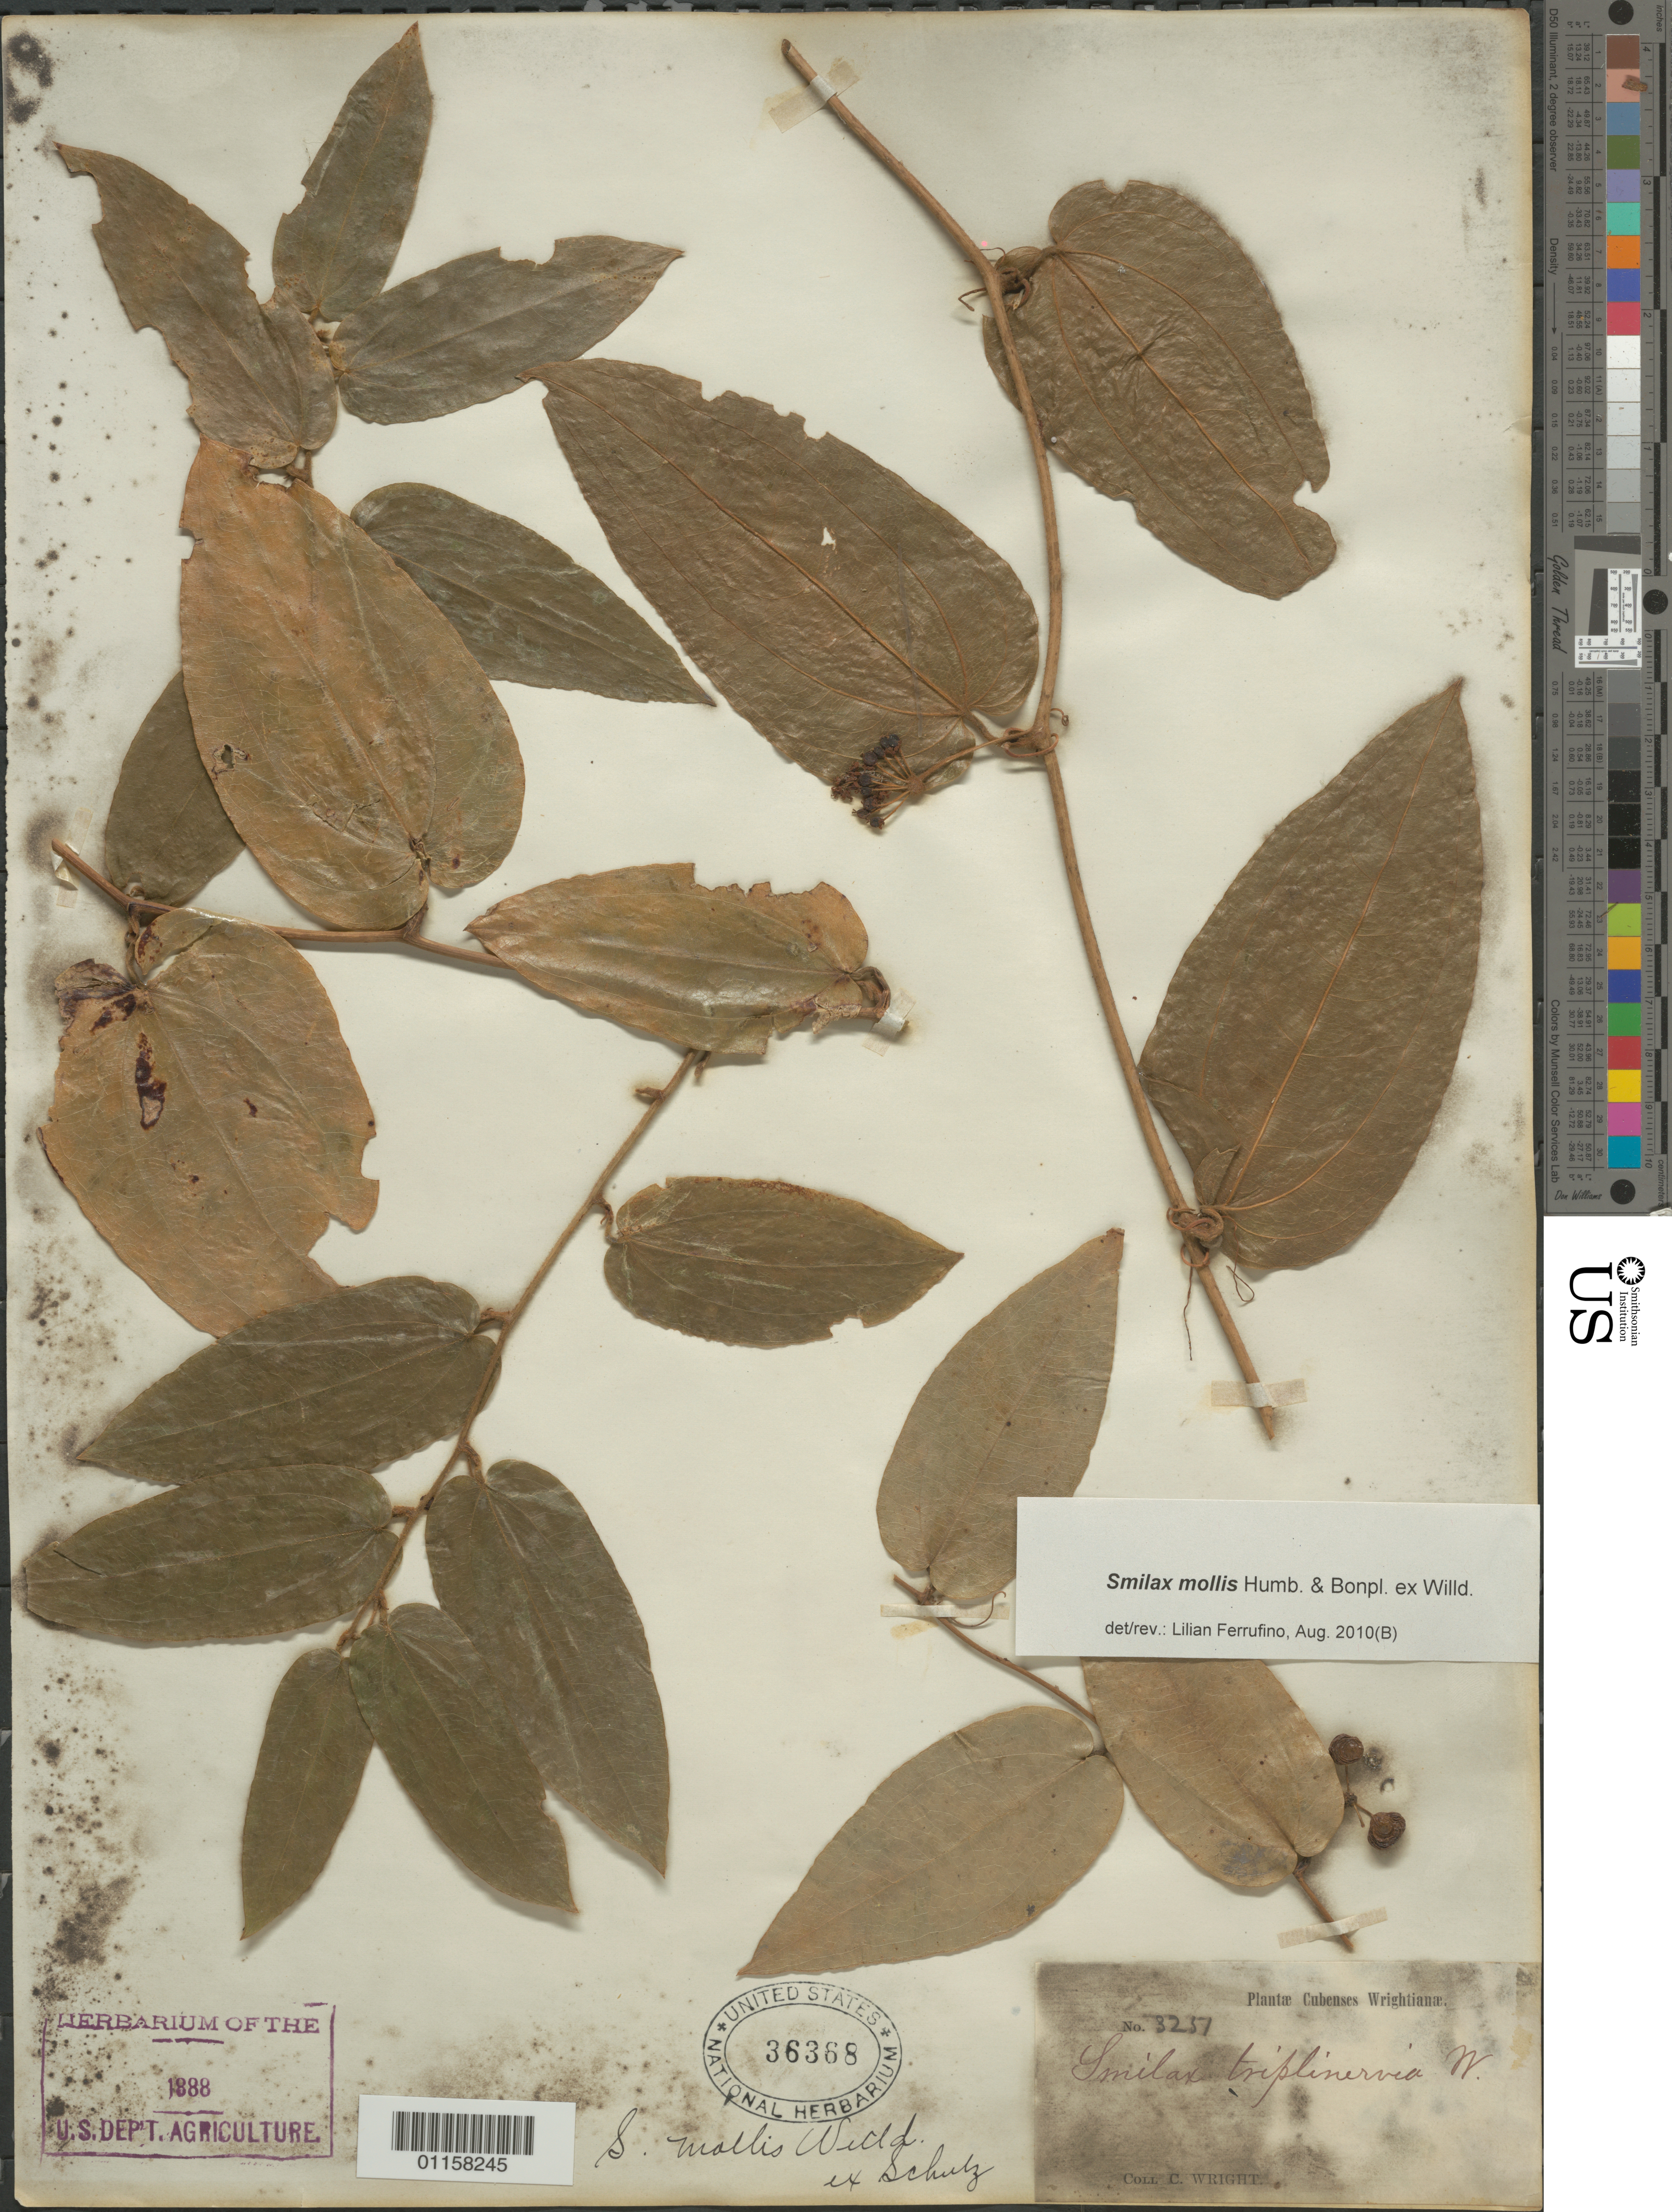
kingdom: Plantae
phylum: Tracheophyta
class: Liliopsida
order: Liliales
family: Smilacaceae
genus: Smilax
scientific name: Smilax mollis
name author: Humb. & Bonpl. ex Willd.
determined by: Ferrufino, L., (USJ), Herbario Universidad de Costa Rica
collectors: C. Wright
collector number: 3251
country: Cuba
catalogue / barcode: US 36368